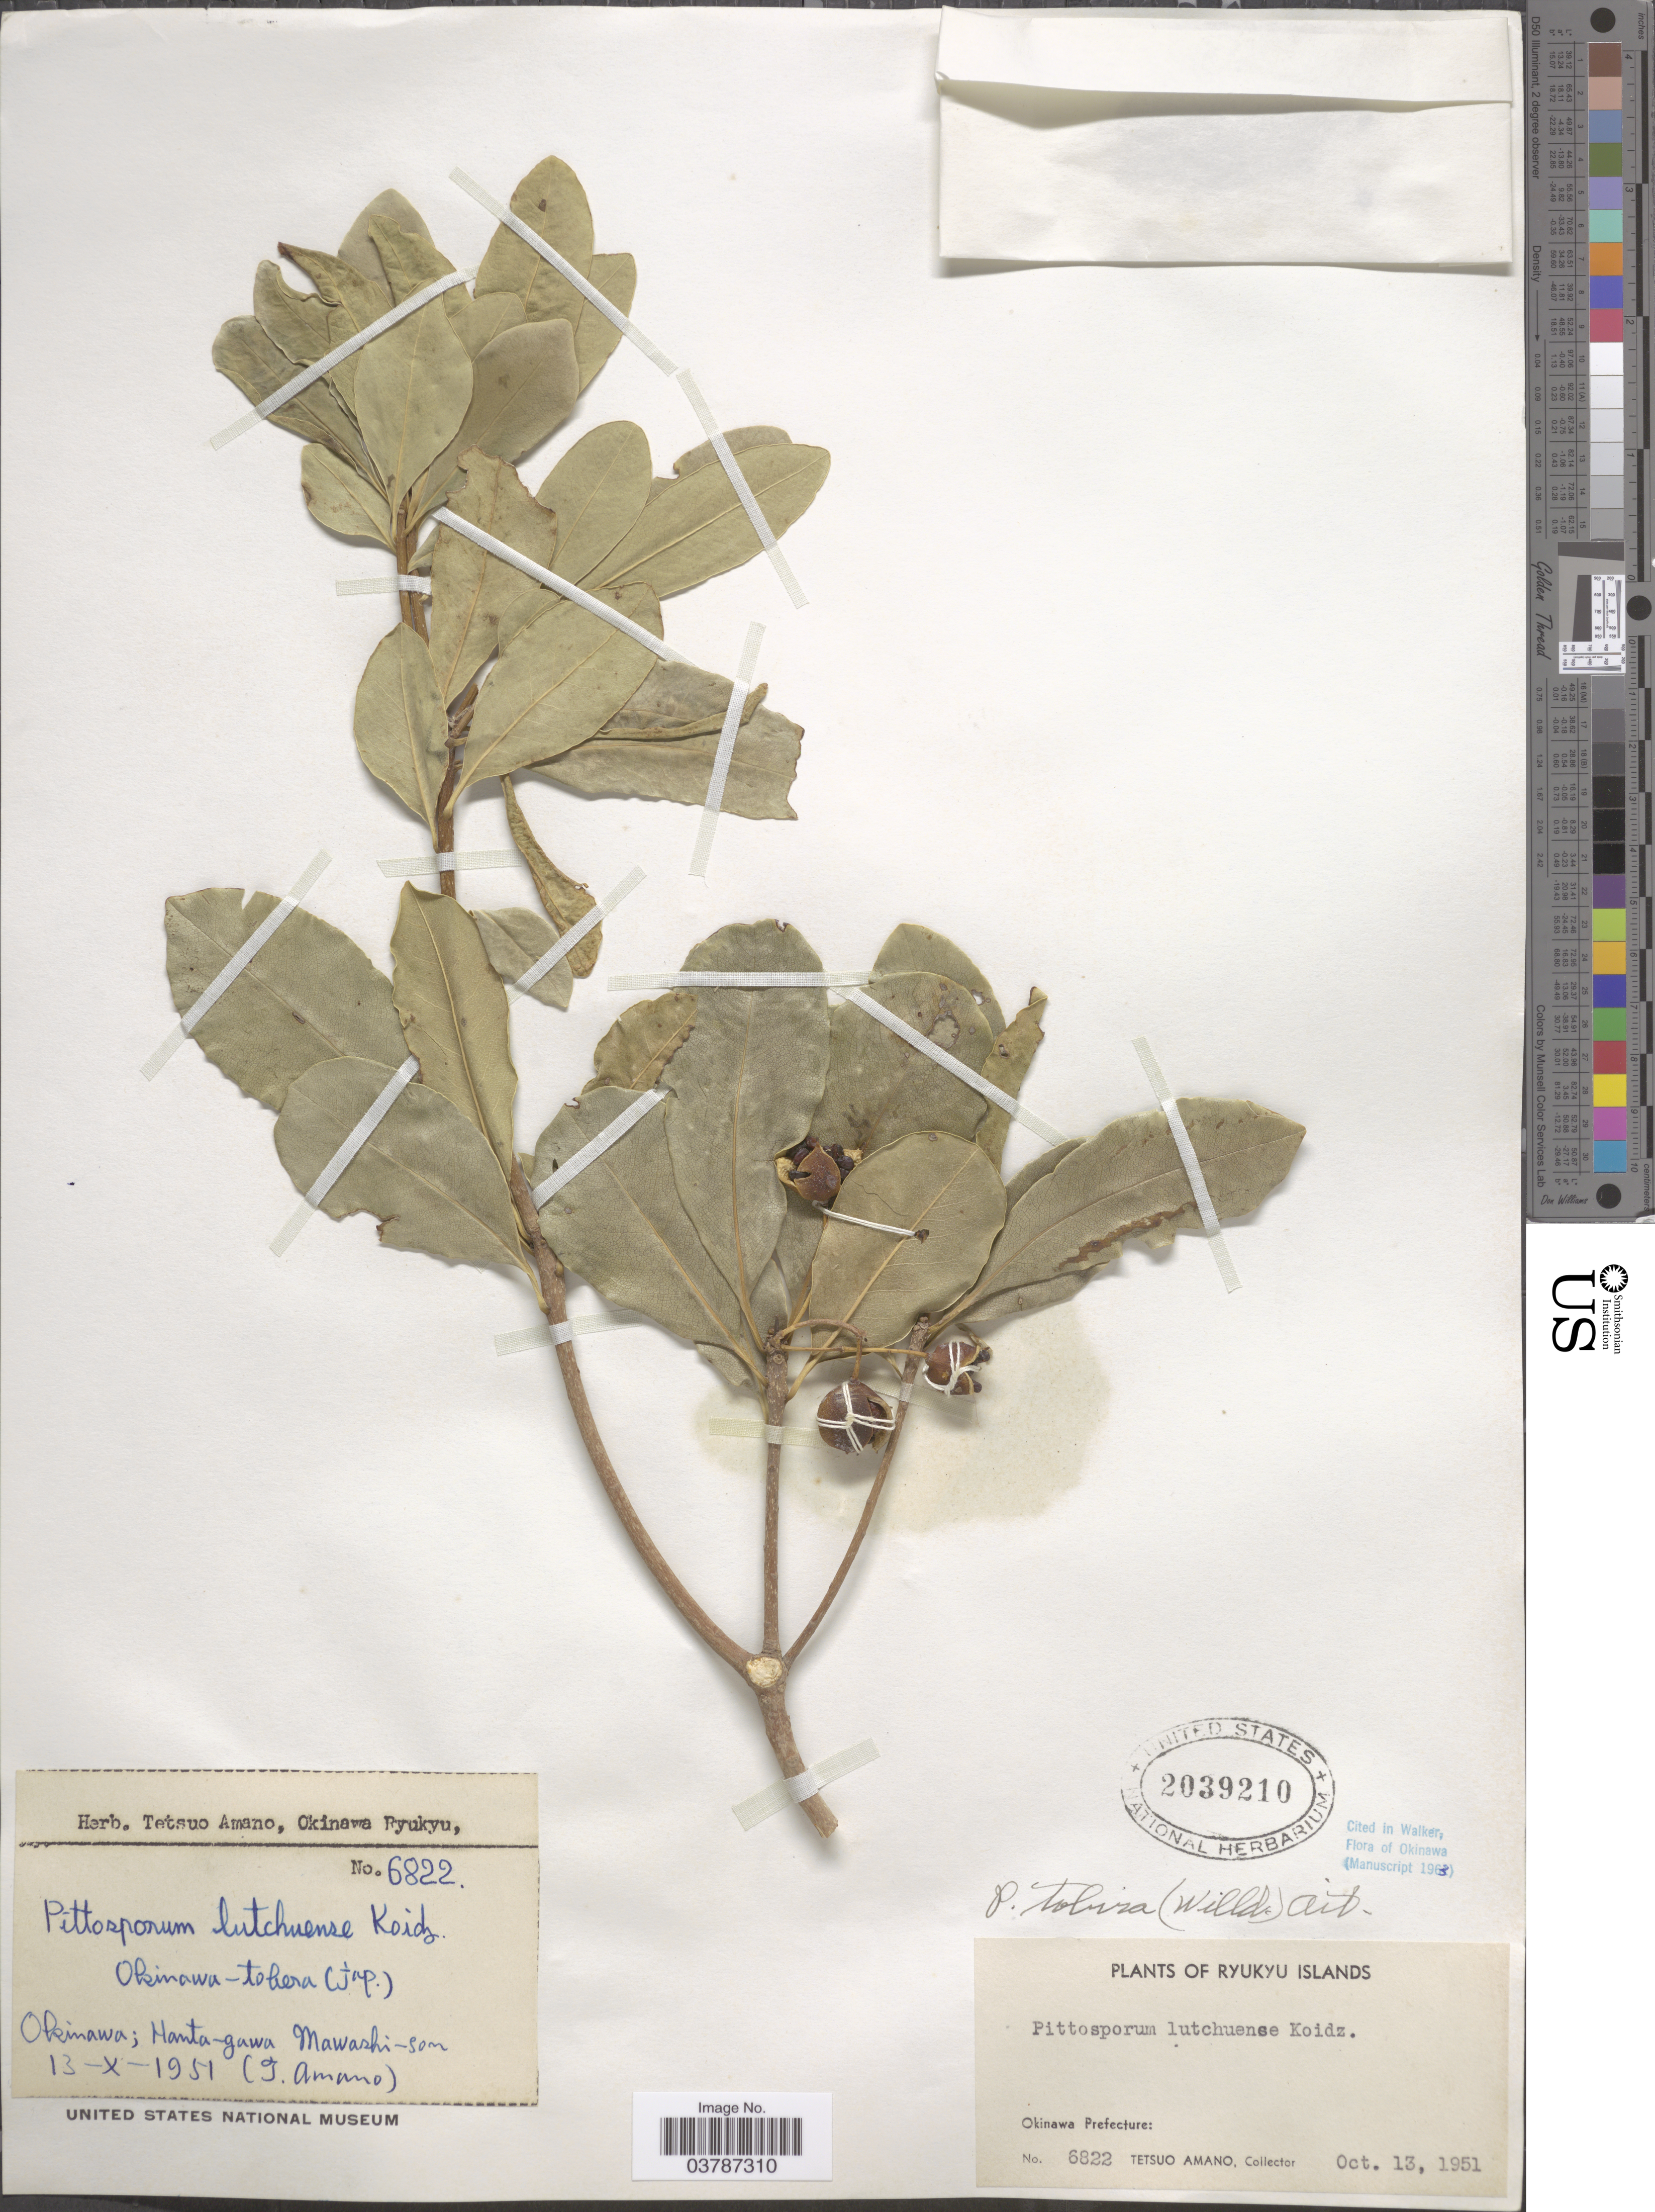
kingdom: Plantae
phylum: Tracheophyta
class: Magnoliopsida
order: Apiales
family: Pittosporaceae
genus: Pittosporum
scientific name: Pittosporum tobira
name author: (Thunb.) W.T. Aiton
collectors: T. Amano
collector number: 6822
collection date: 1951-10-13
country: Japan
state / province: Okinawa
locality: Ryukyu Islands. Okinawa Prefecture. Hanta-gawa. Mawashi-Son.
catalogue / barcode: US 2039210